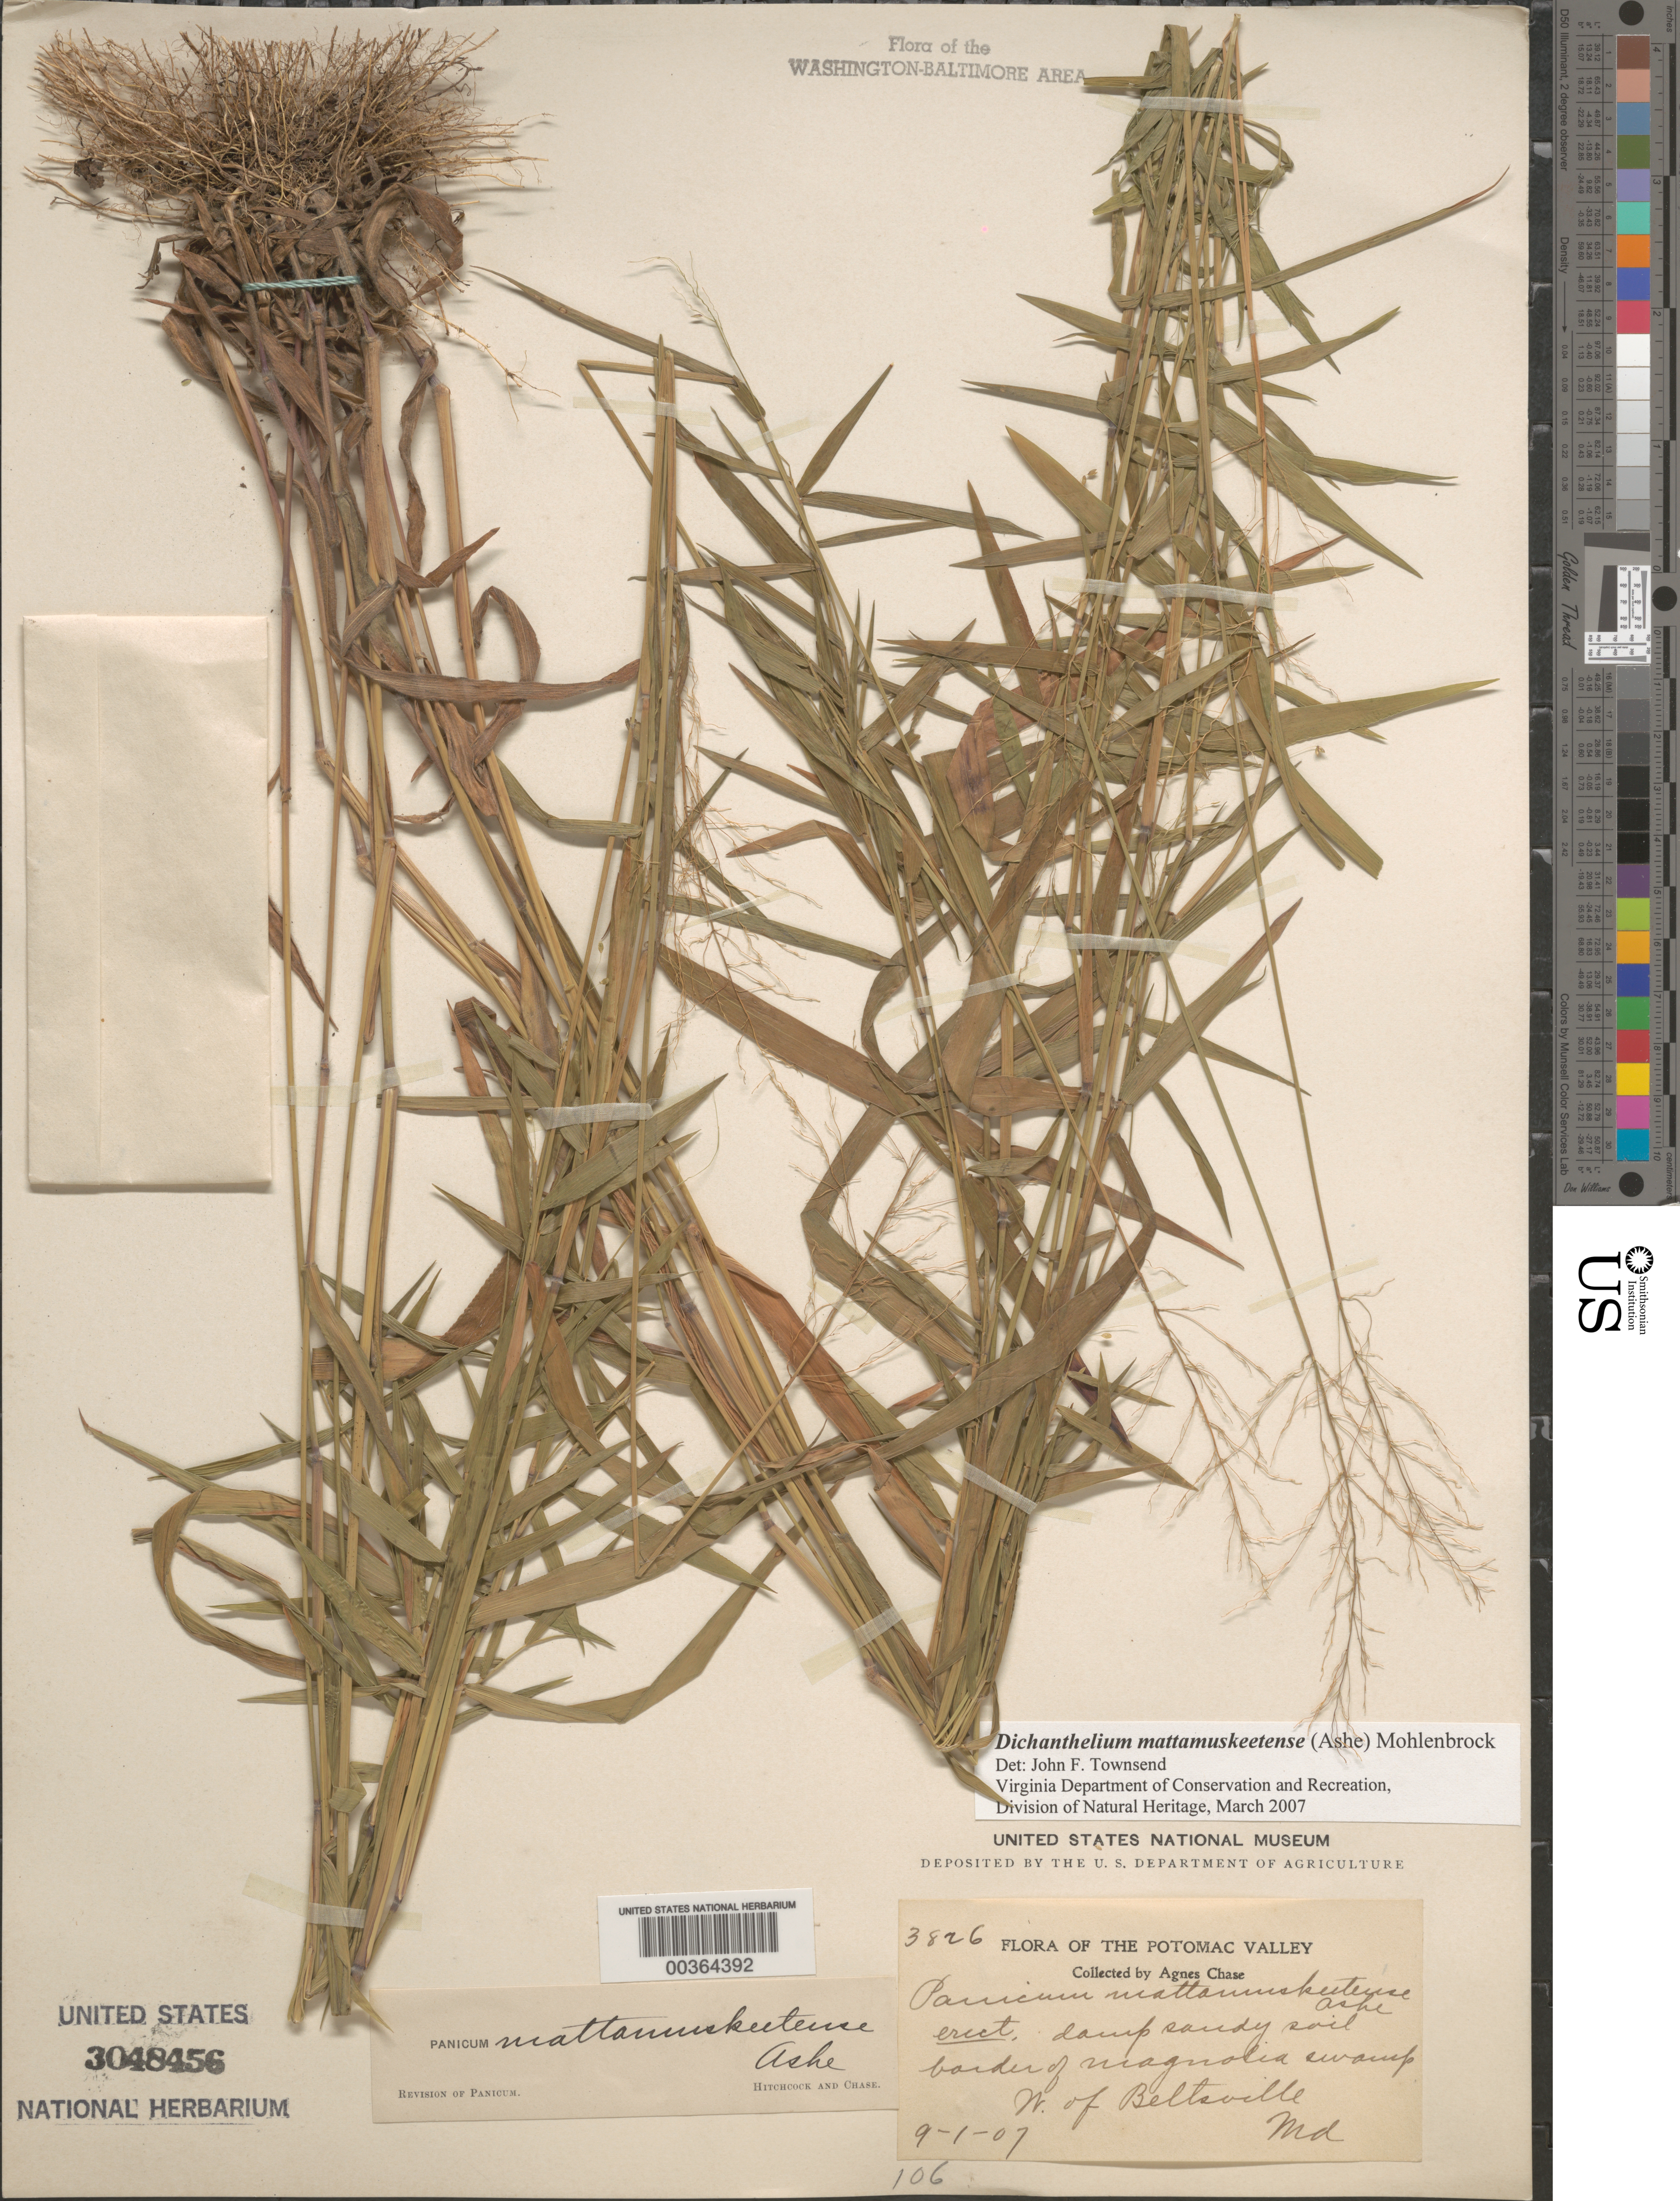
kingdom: Plantae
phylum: Tracheophyta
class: Liliopsida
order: Poales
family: Poaceae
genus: Dichanthelium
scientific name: Dichanthelium mattamuskeetense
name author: (Ashe) Mohlenbr.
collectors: A. Chase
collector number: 3826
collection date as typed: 01 Sep 1907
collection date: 1907-09-01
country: United States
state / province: Maryland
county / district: Prince George's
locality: Magnolia swamp, west of Beltsville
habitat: Damp sandy soil border of magnolia swamp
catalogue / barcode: US 3048456